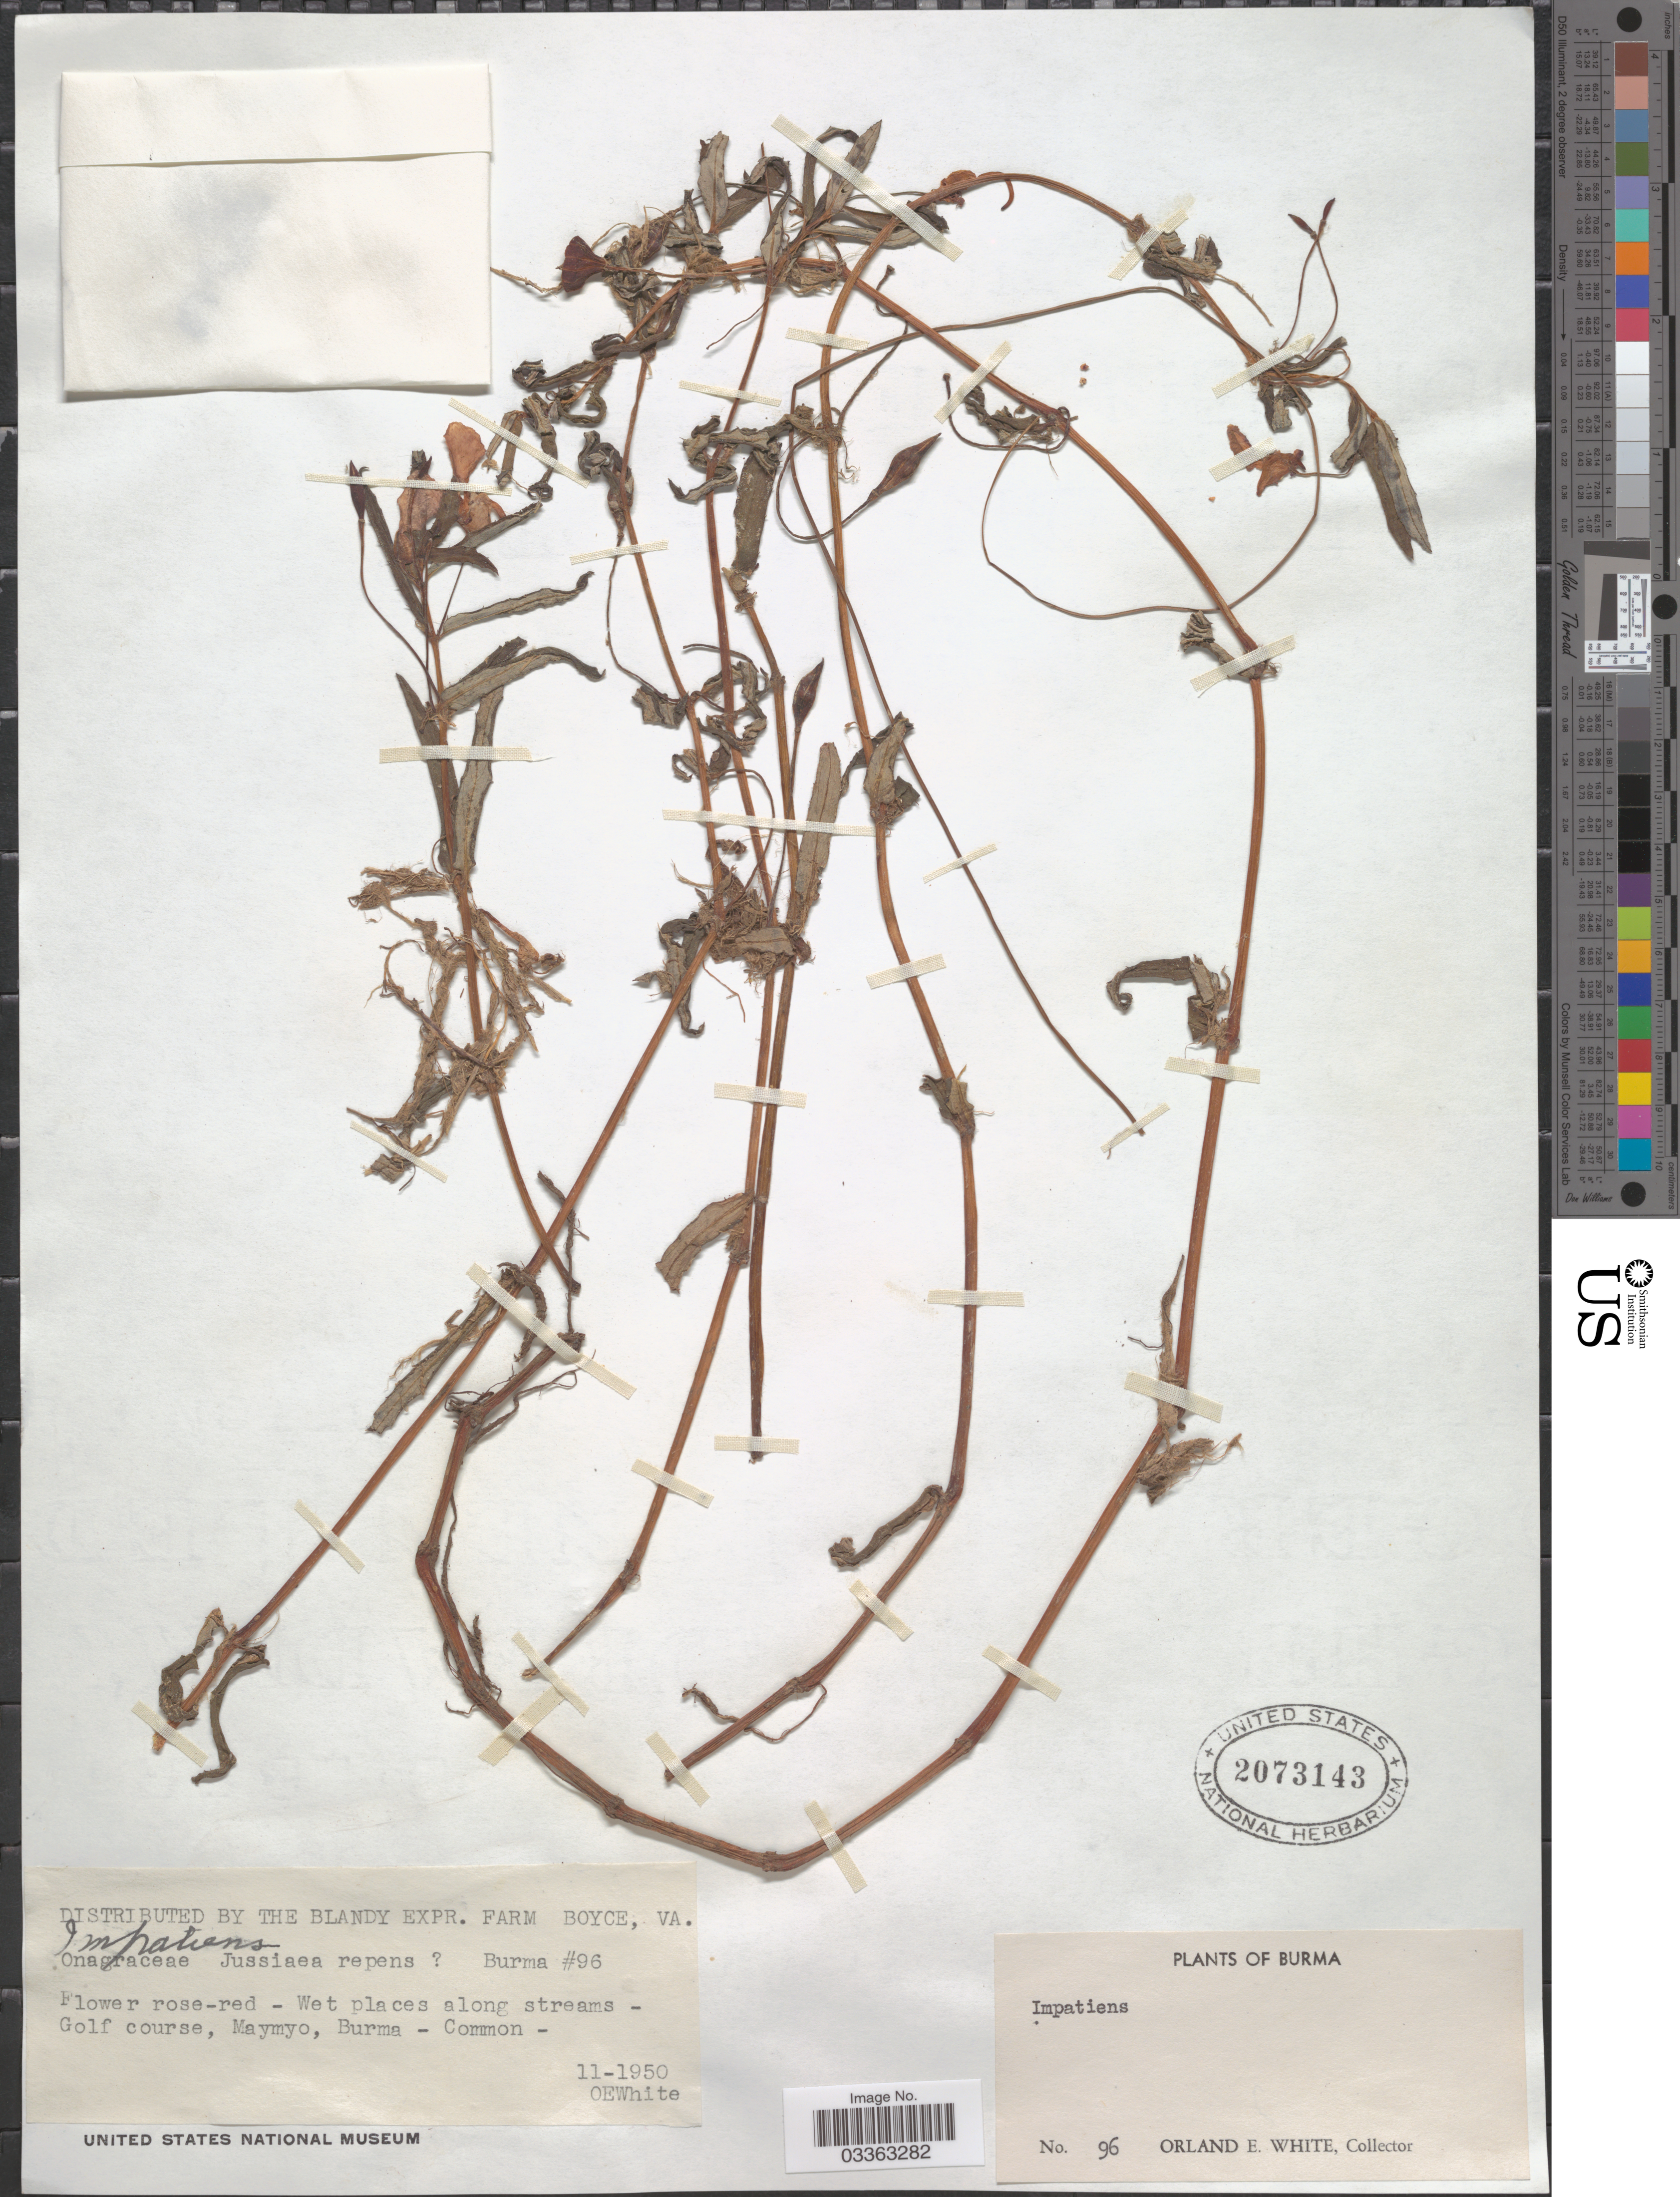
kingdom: Plantae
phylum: Tracheophyta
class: Magnoliopsida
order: Ericales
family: Balsaminaceae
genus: Impatiens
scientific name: Impatiens sp.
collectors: O. E. White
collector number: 96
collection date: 1950-11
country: Myanmar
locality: Golf course, Maymyo, Burma.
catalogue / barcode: US 2073143